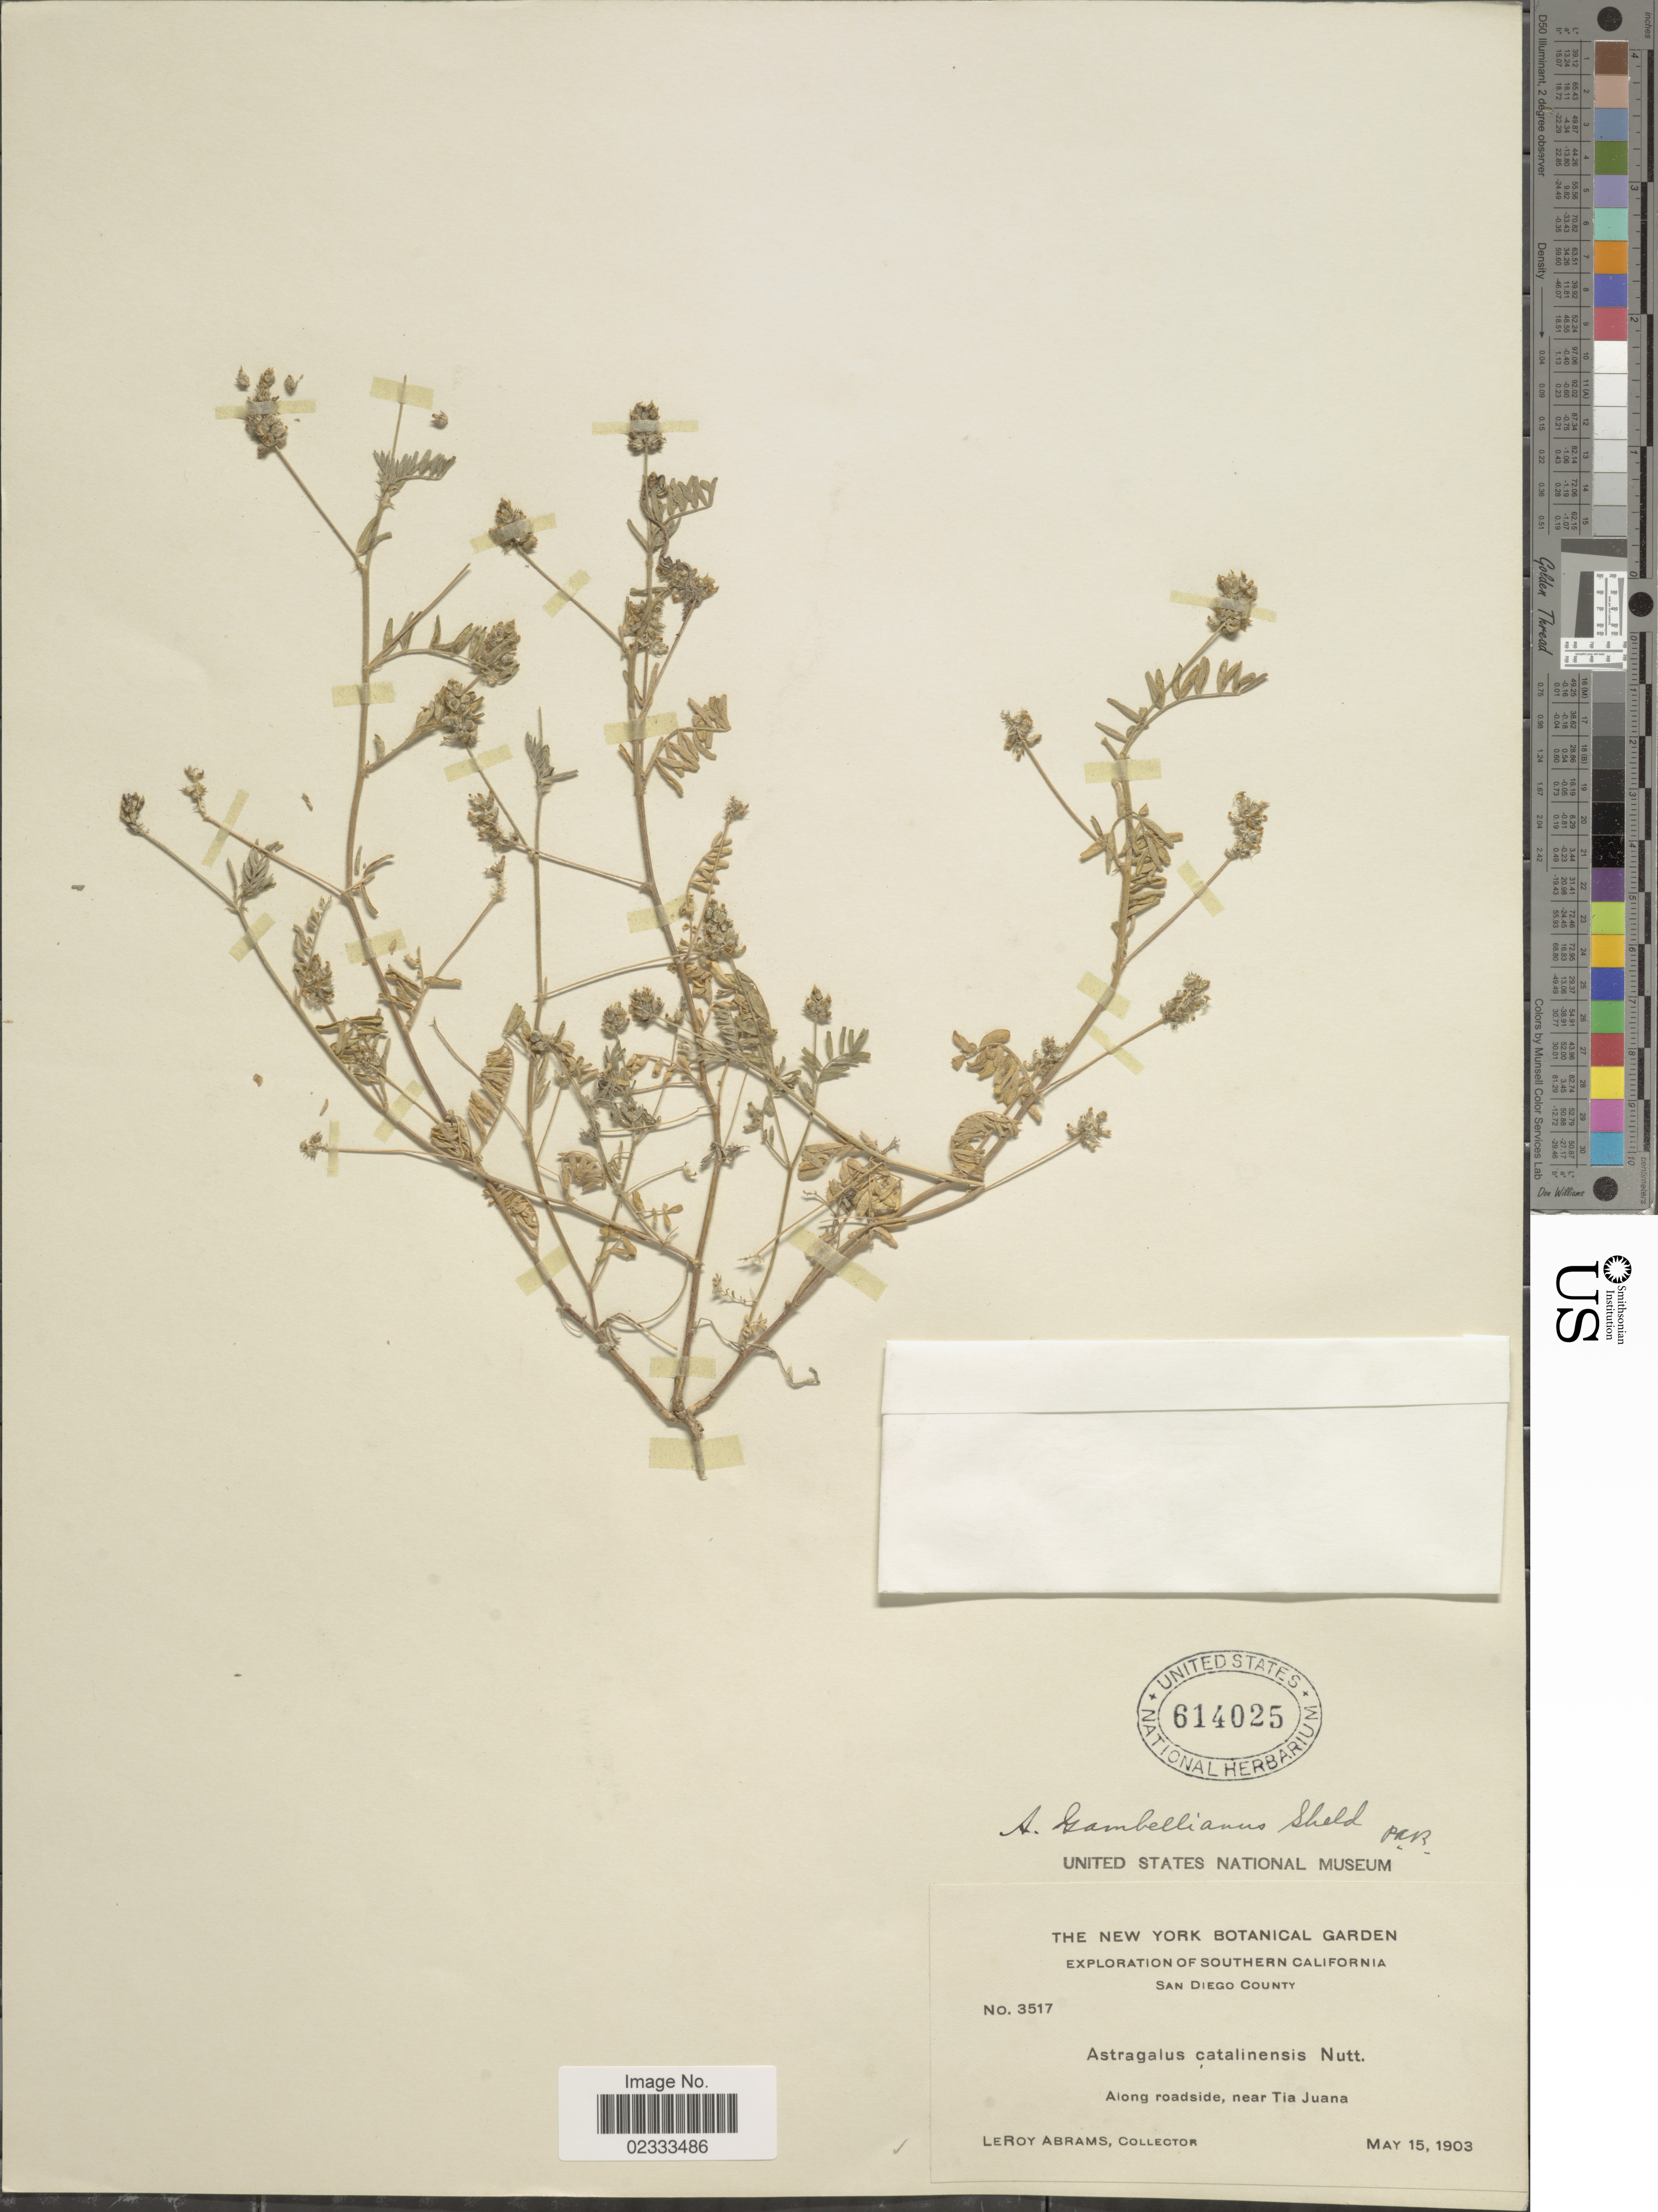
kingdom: Plantae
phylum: Tracheophyta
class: Magnoliopsida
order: Fabales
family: Fabaceae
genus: Astragalus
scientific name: Astragalus nigrescens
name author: Pall.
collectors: L. Abrams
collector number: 3517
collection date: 1903-05-15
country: United States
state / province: California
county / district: San Diego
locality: Southern California, San Diego County, Along roadside, near Tia Juana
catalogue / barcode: US 614025